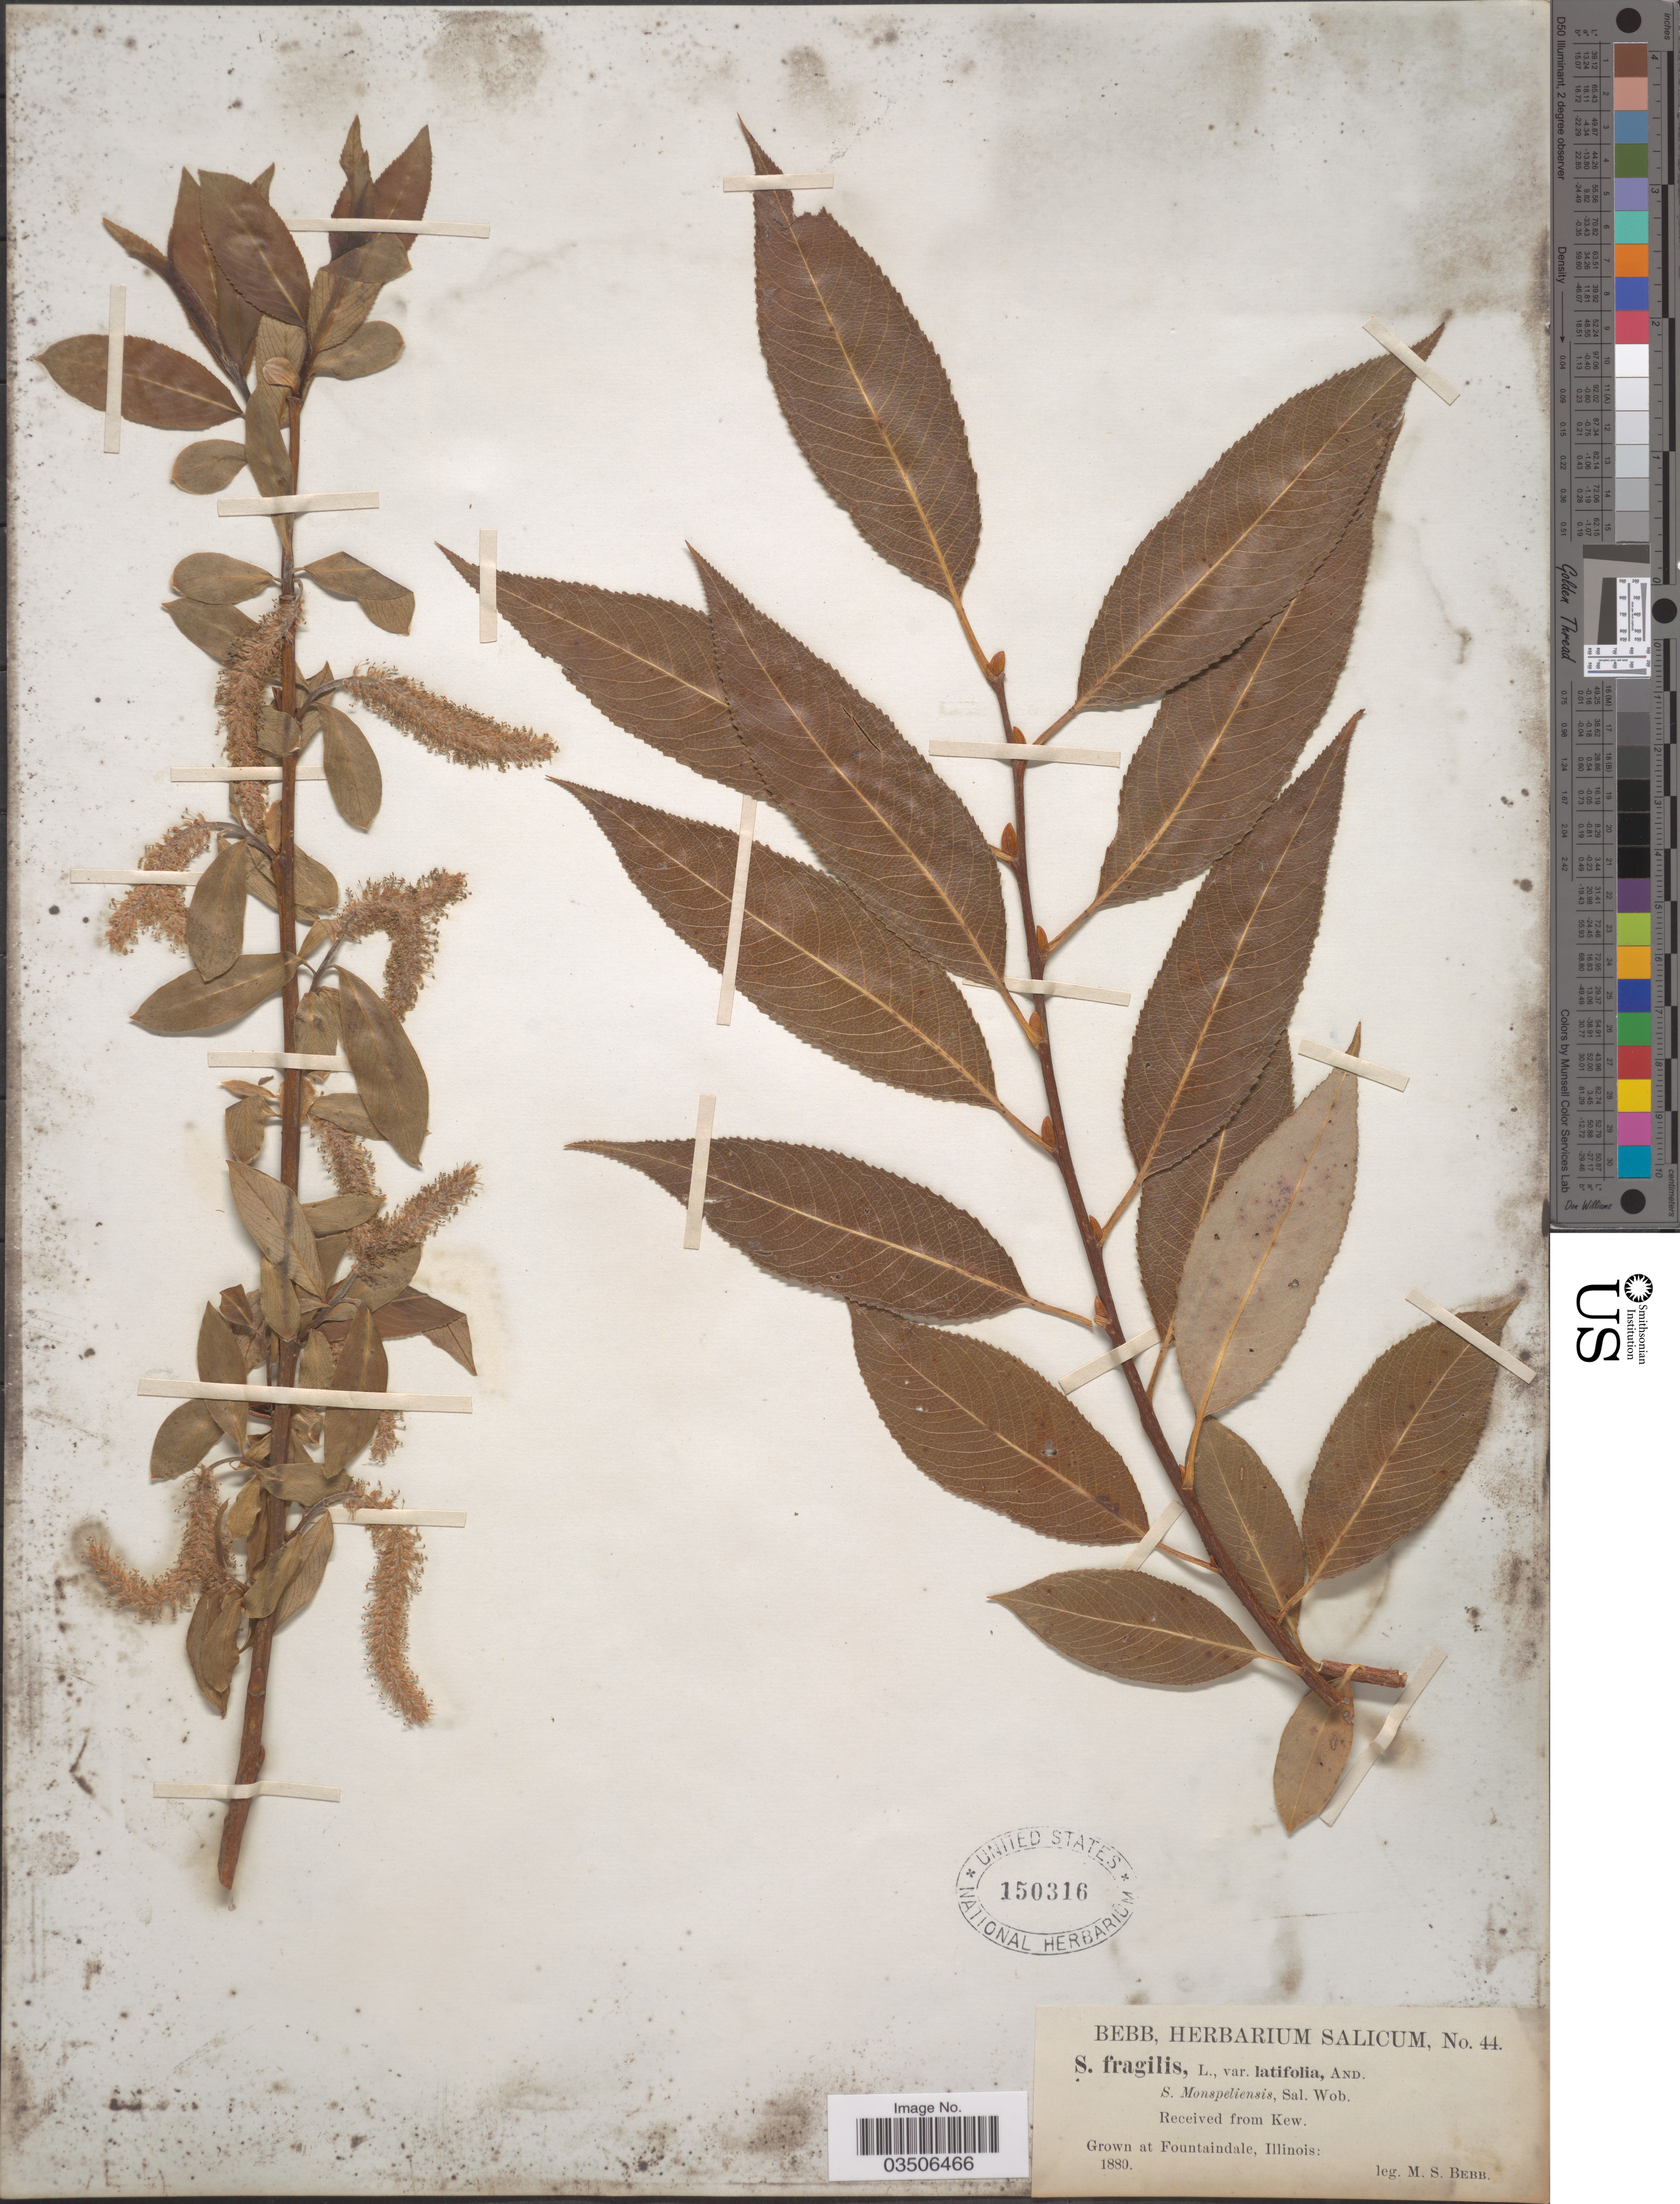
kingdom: Plantae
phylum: Tracheophyta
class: Magnoliopsida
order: Malpighiales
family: Salicaceae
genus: Salix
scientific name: Salix fragilis var. latifolia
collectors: M. Bebb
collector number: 44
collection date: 1880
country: United States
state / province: Illinois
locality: Grown at Fountaindale.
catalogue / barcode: US 150316